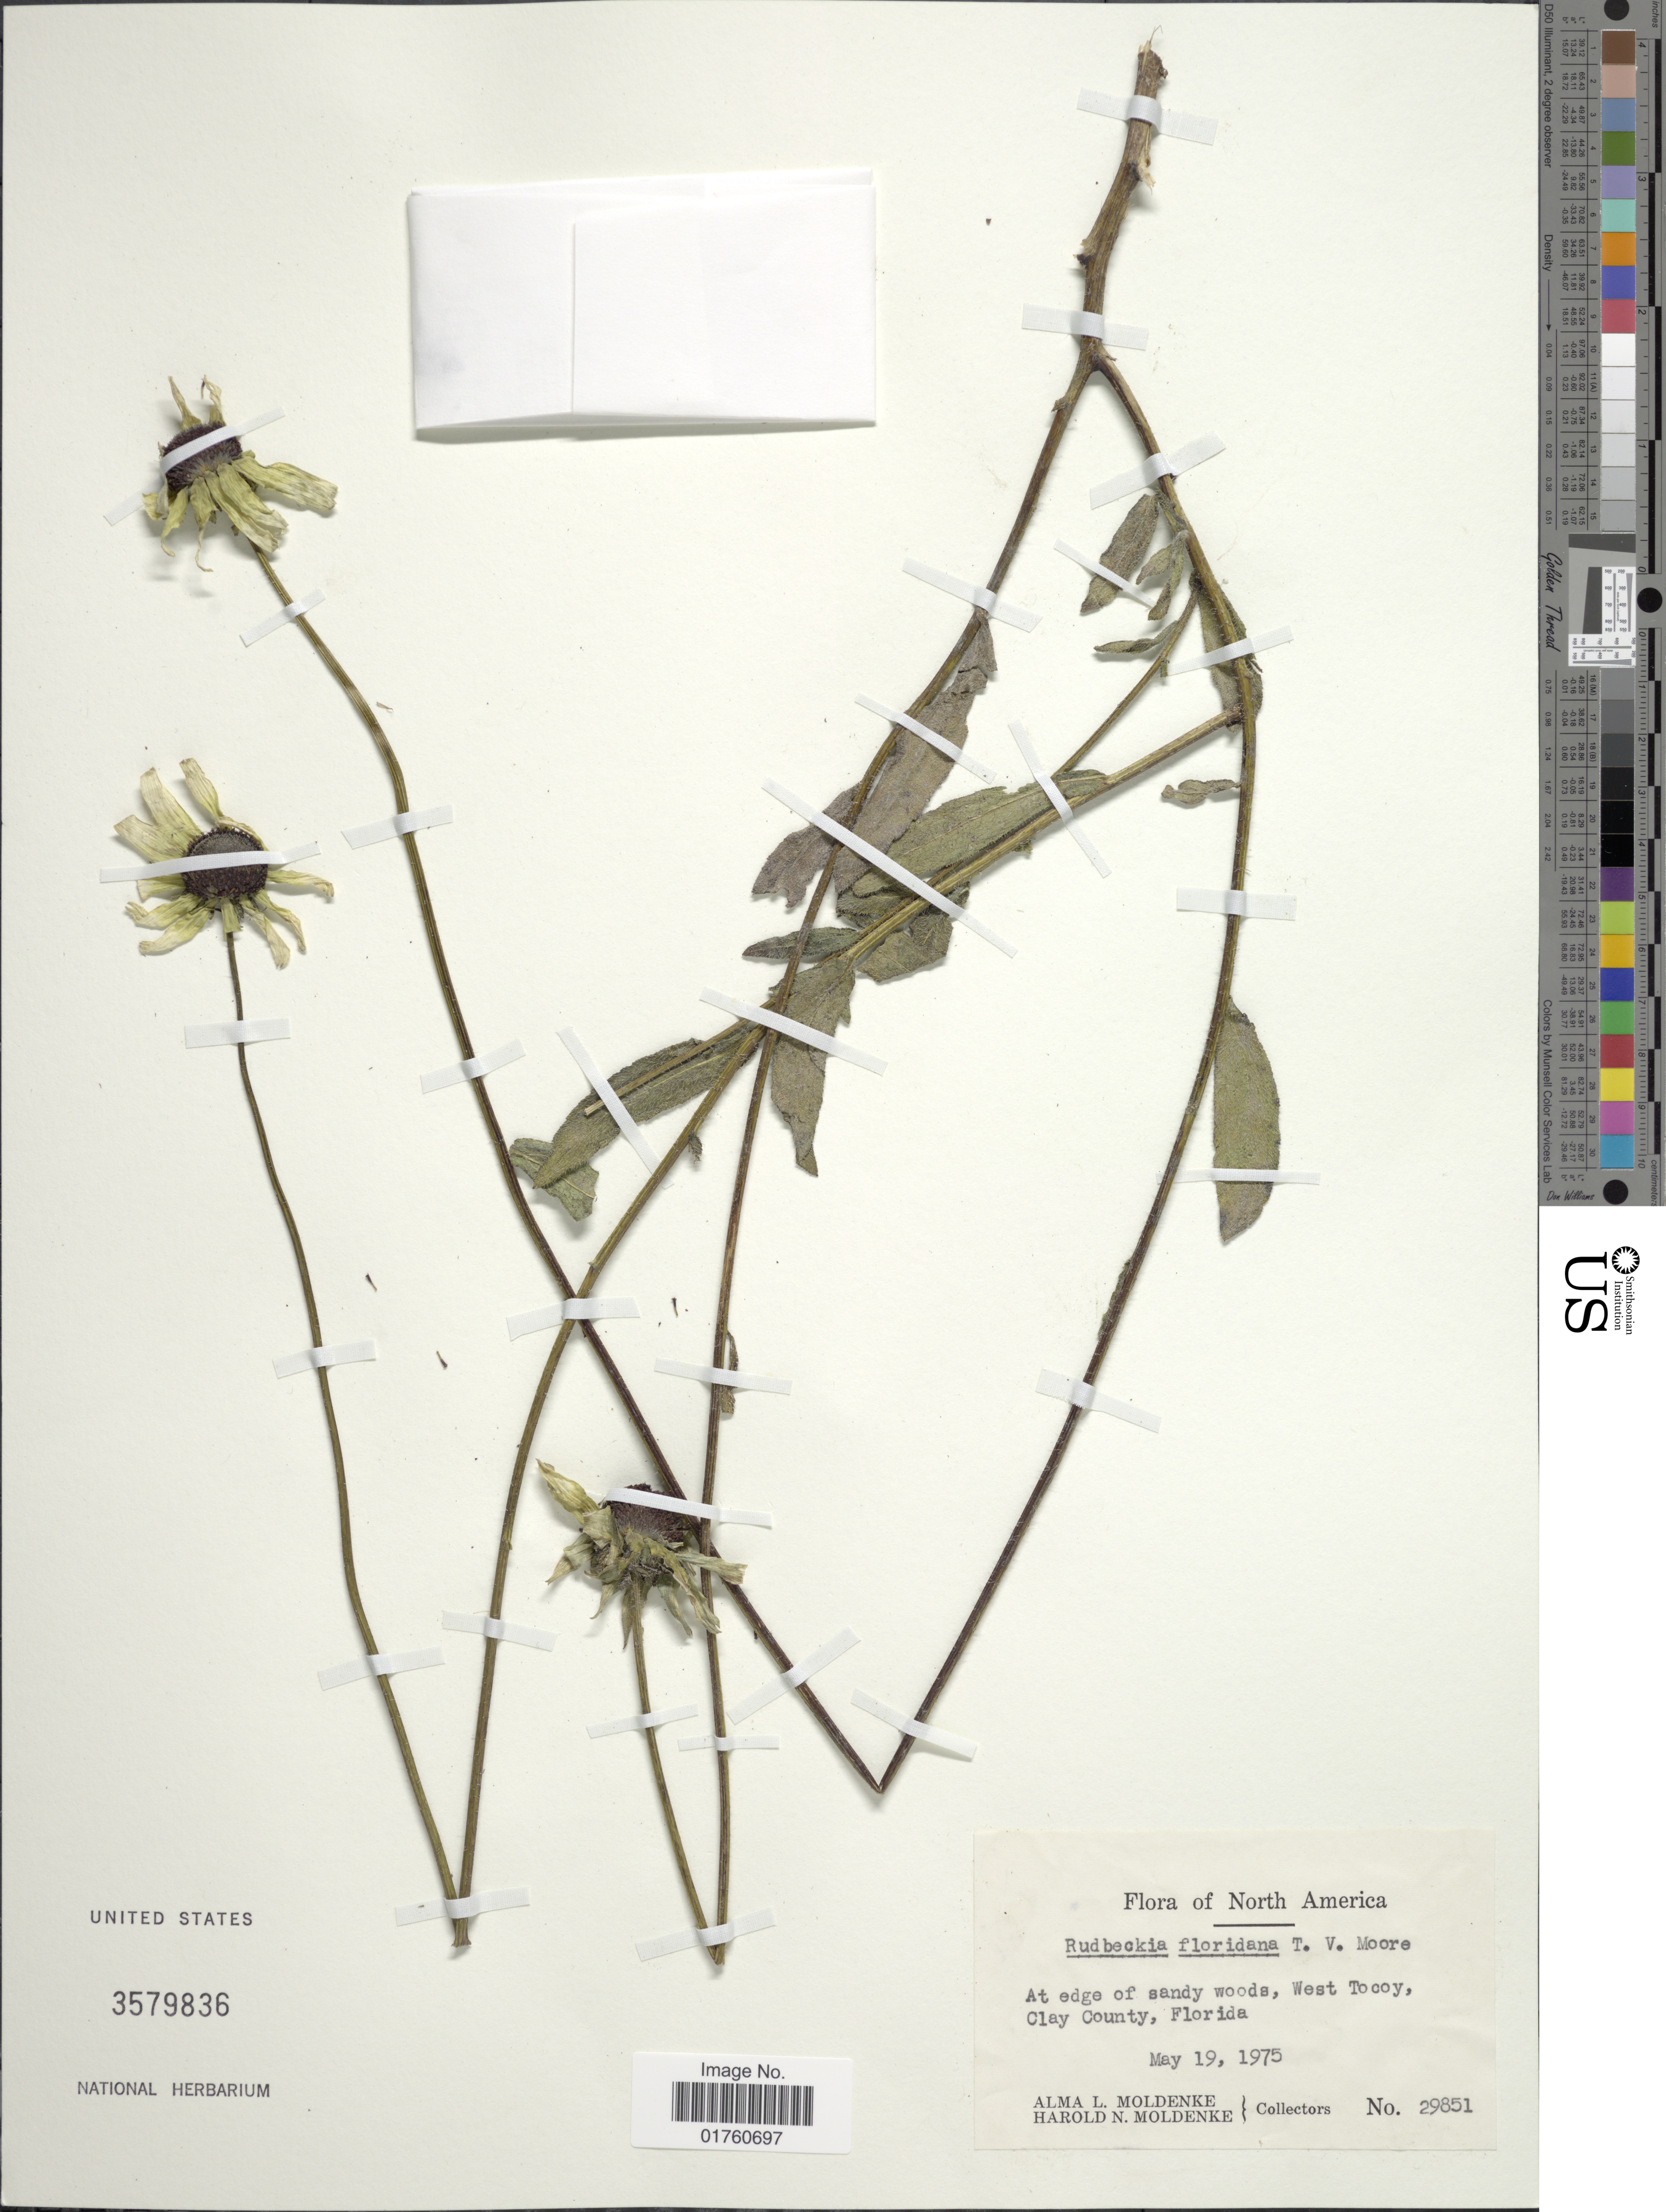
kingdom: Plantae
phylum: Tracheophyta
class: Magnoliopsida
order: Asterales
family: Asteraceae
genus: Rudbeckia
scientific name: Rudbeckia floridana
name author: T.V. Moore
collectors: A. L. Moldenke & H. N. Moldenke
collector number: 29851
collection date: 1975-05-19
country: United States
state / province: Florida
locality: At edge of sandy woods, West Tocoy, Clay County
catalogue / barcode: US 3579836